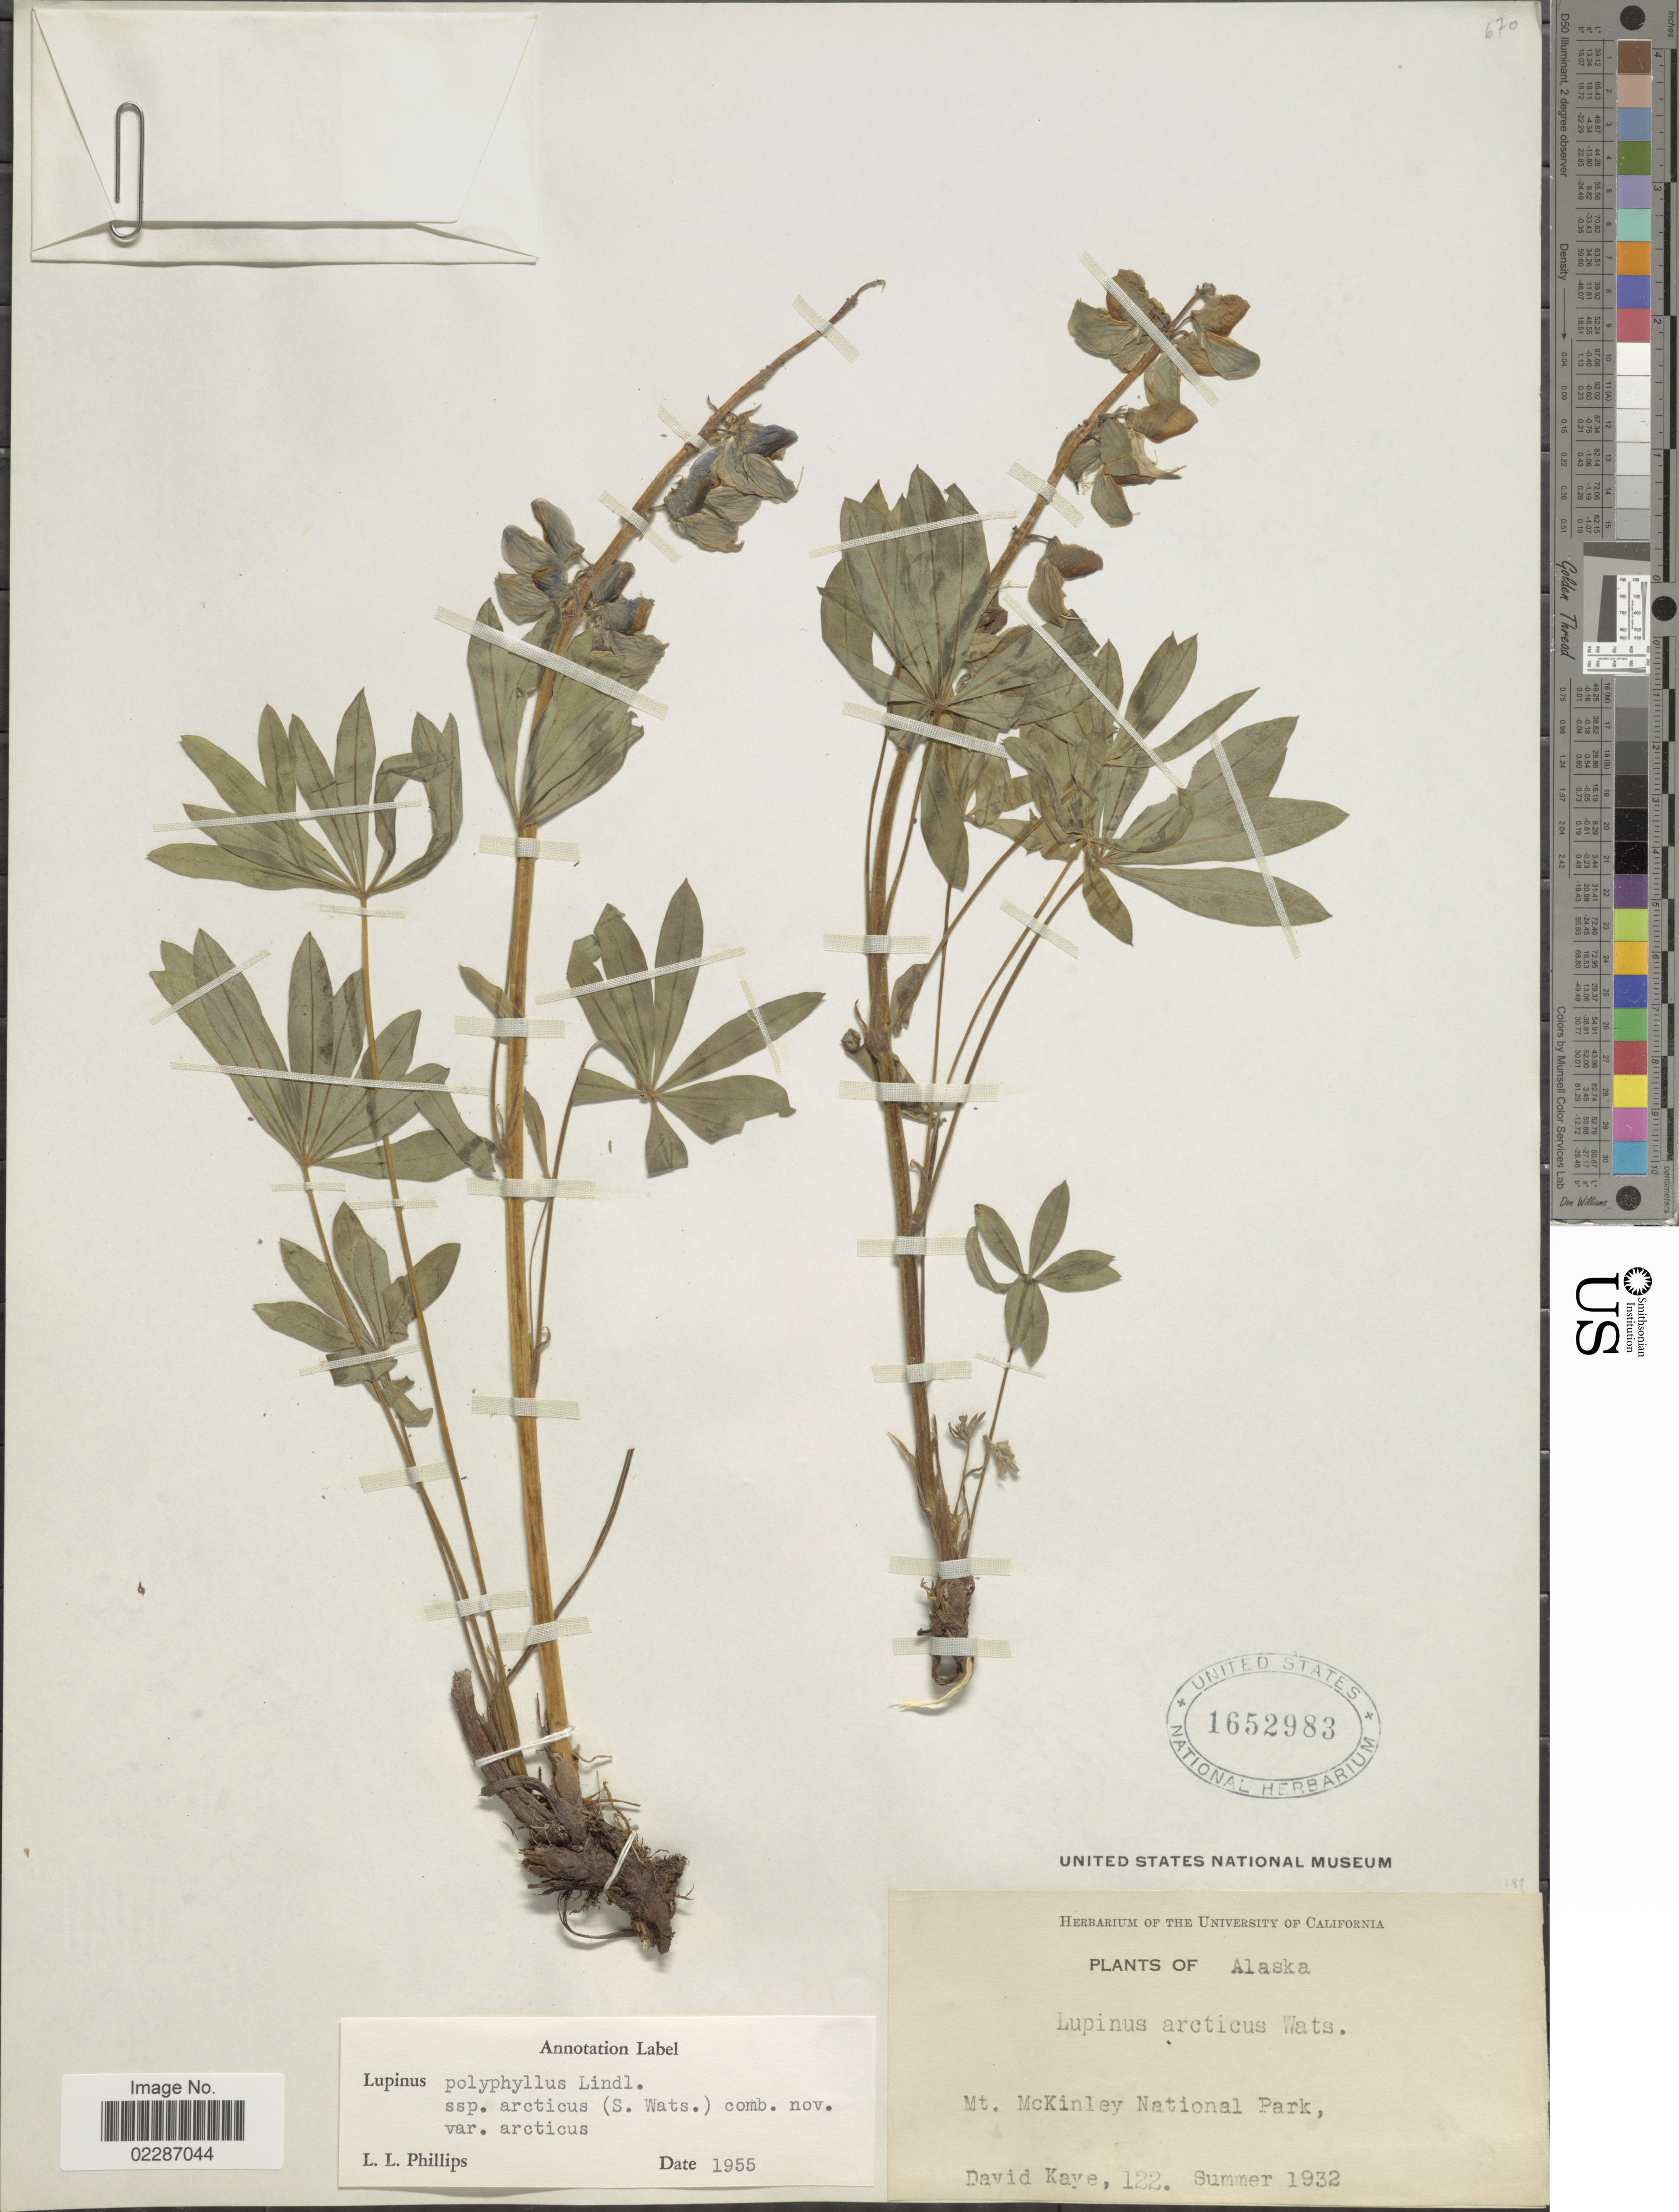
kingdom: Plantae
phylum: Tracheophyta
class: Magnoliopsida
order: Fabales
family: Fabaceae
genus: Lupinus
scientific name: Lupinus arcticus subsp. arcticus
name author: S. Watson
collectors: D. Kaye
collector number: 122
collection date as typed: summer 1932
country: United States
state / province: Alaska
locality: Mt. McKinley National Park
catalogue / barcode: US 1652983